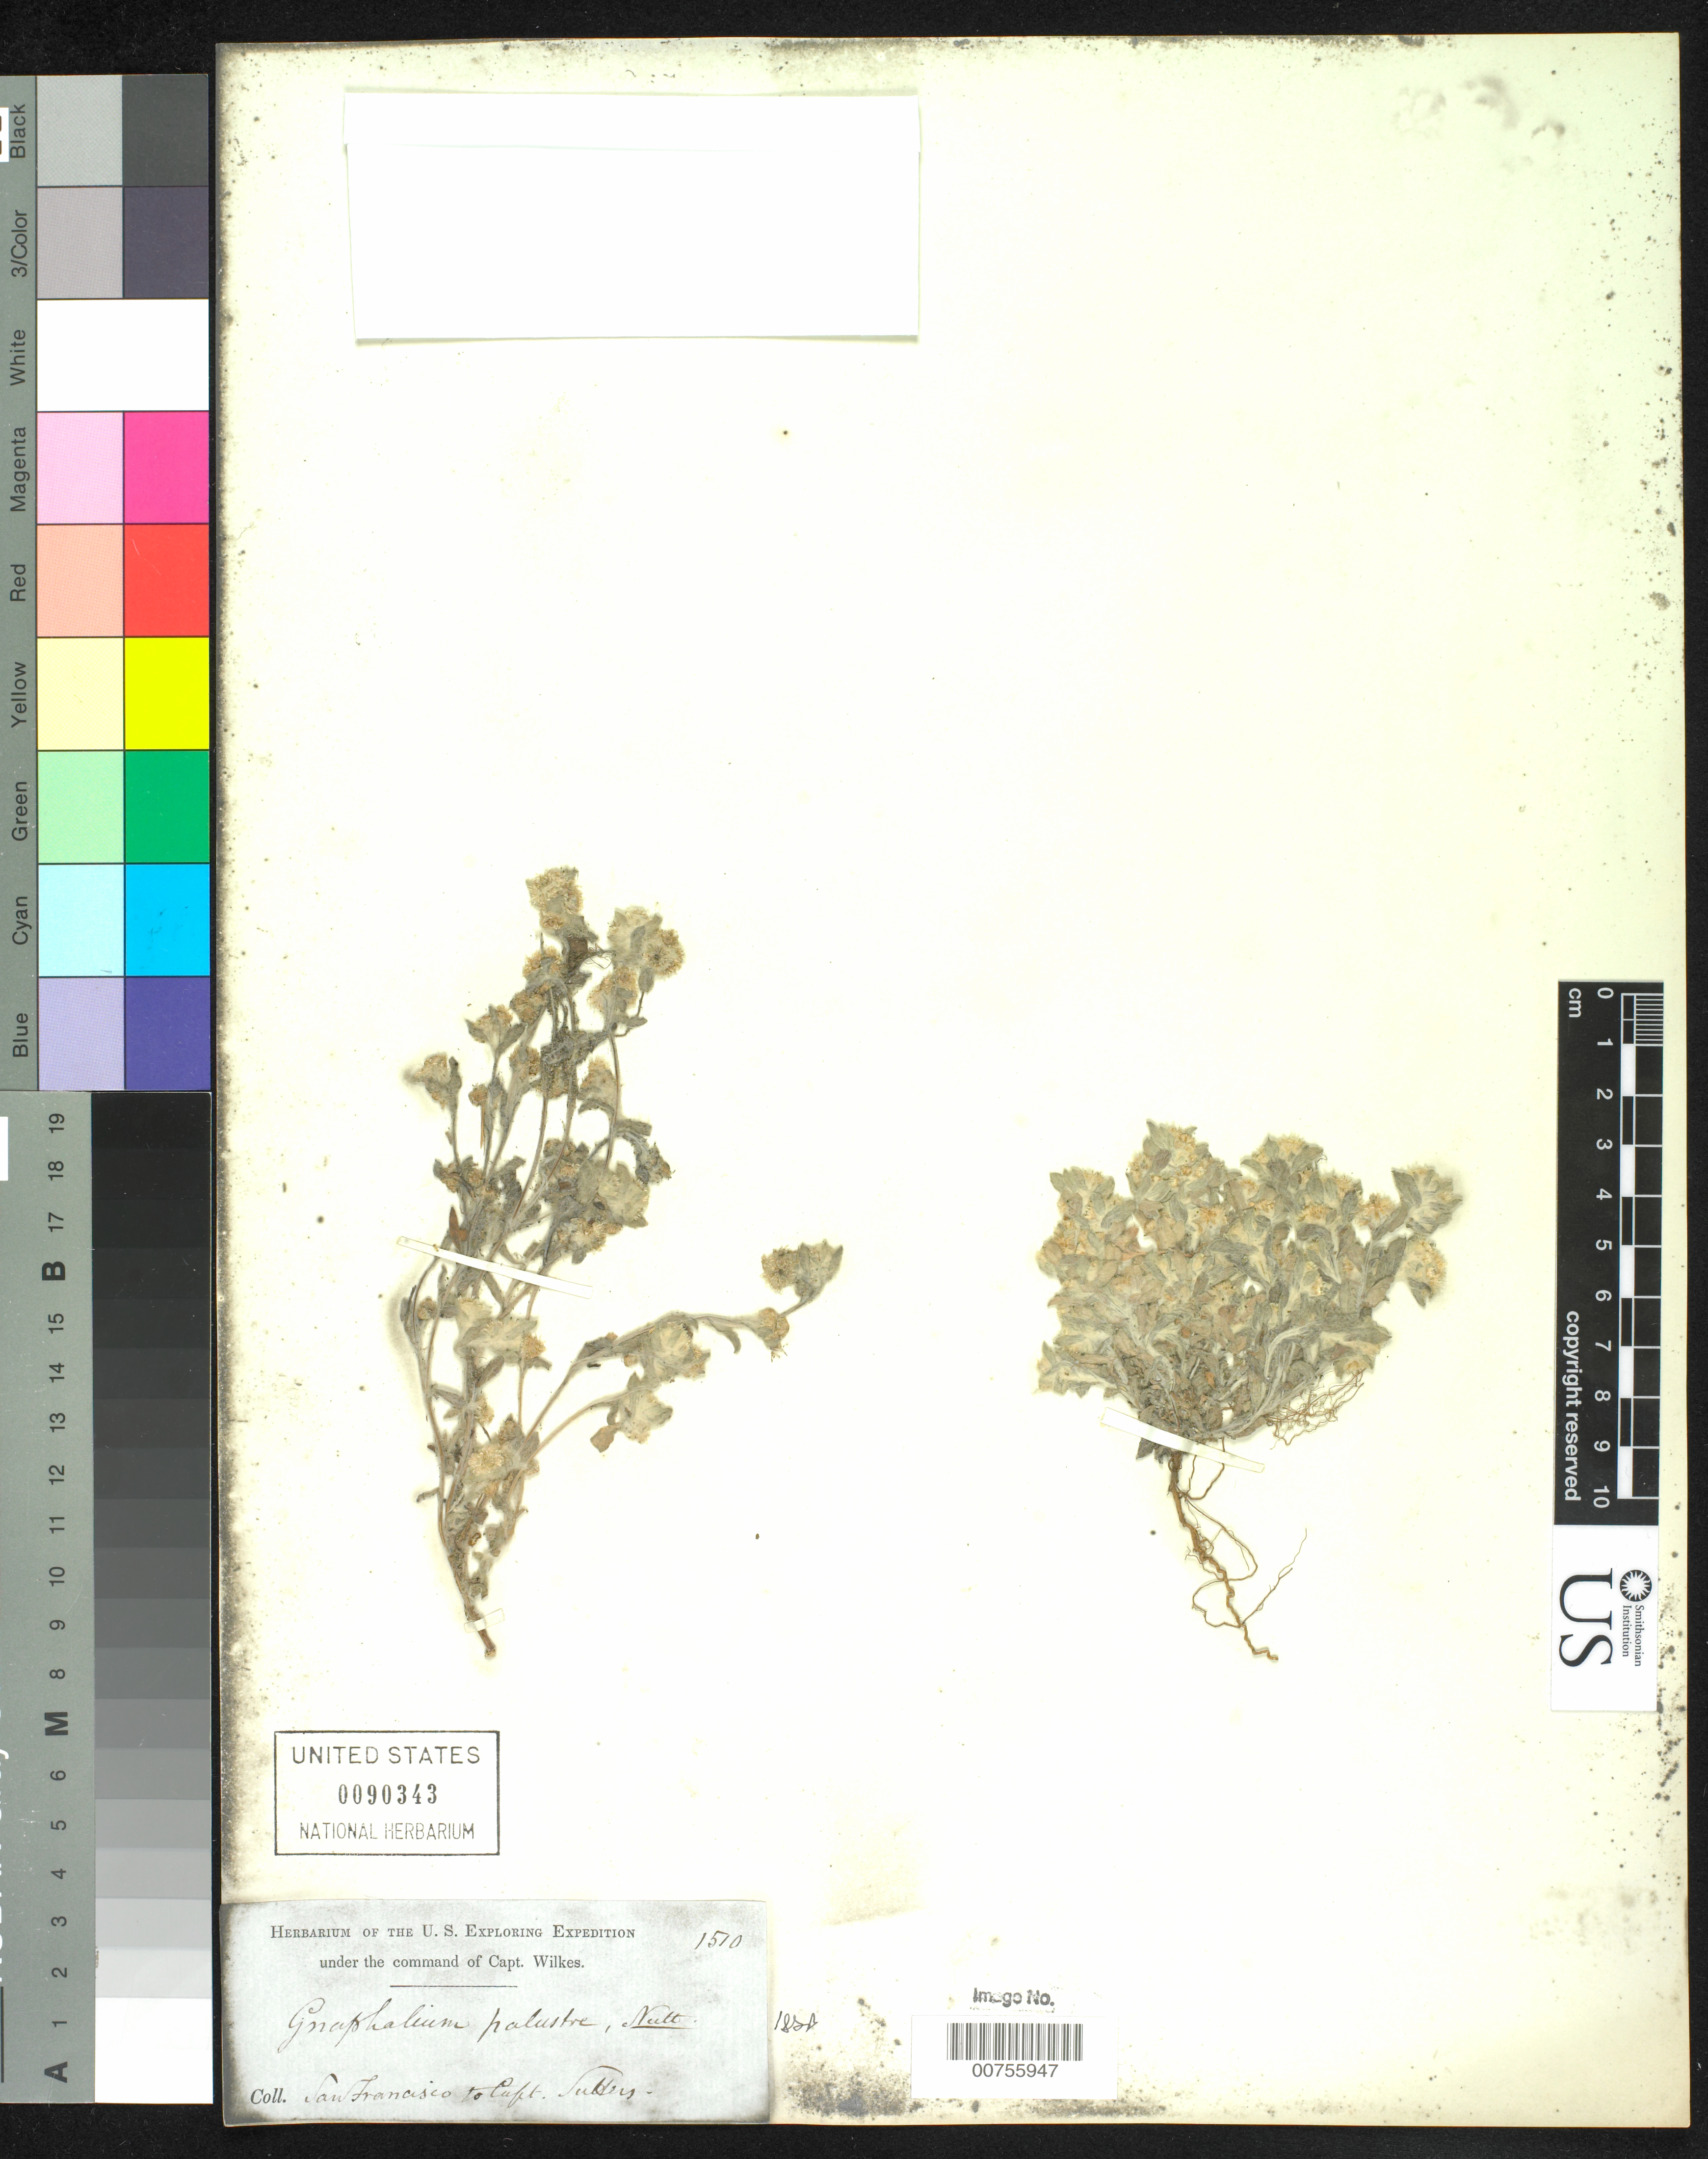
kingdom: Plantae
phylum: Tracheophyta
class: Magnoliopsida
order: Asterales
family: Asteraceae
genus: Gnaphalium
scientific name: Gnaphalium palustre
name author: Nutt.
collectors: Wilkes Explor. Exped.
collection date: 1838/1842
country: United States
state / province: California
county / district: San Francisco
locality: San Francisco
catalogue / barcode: US 90343